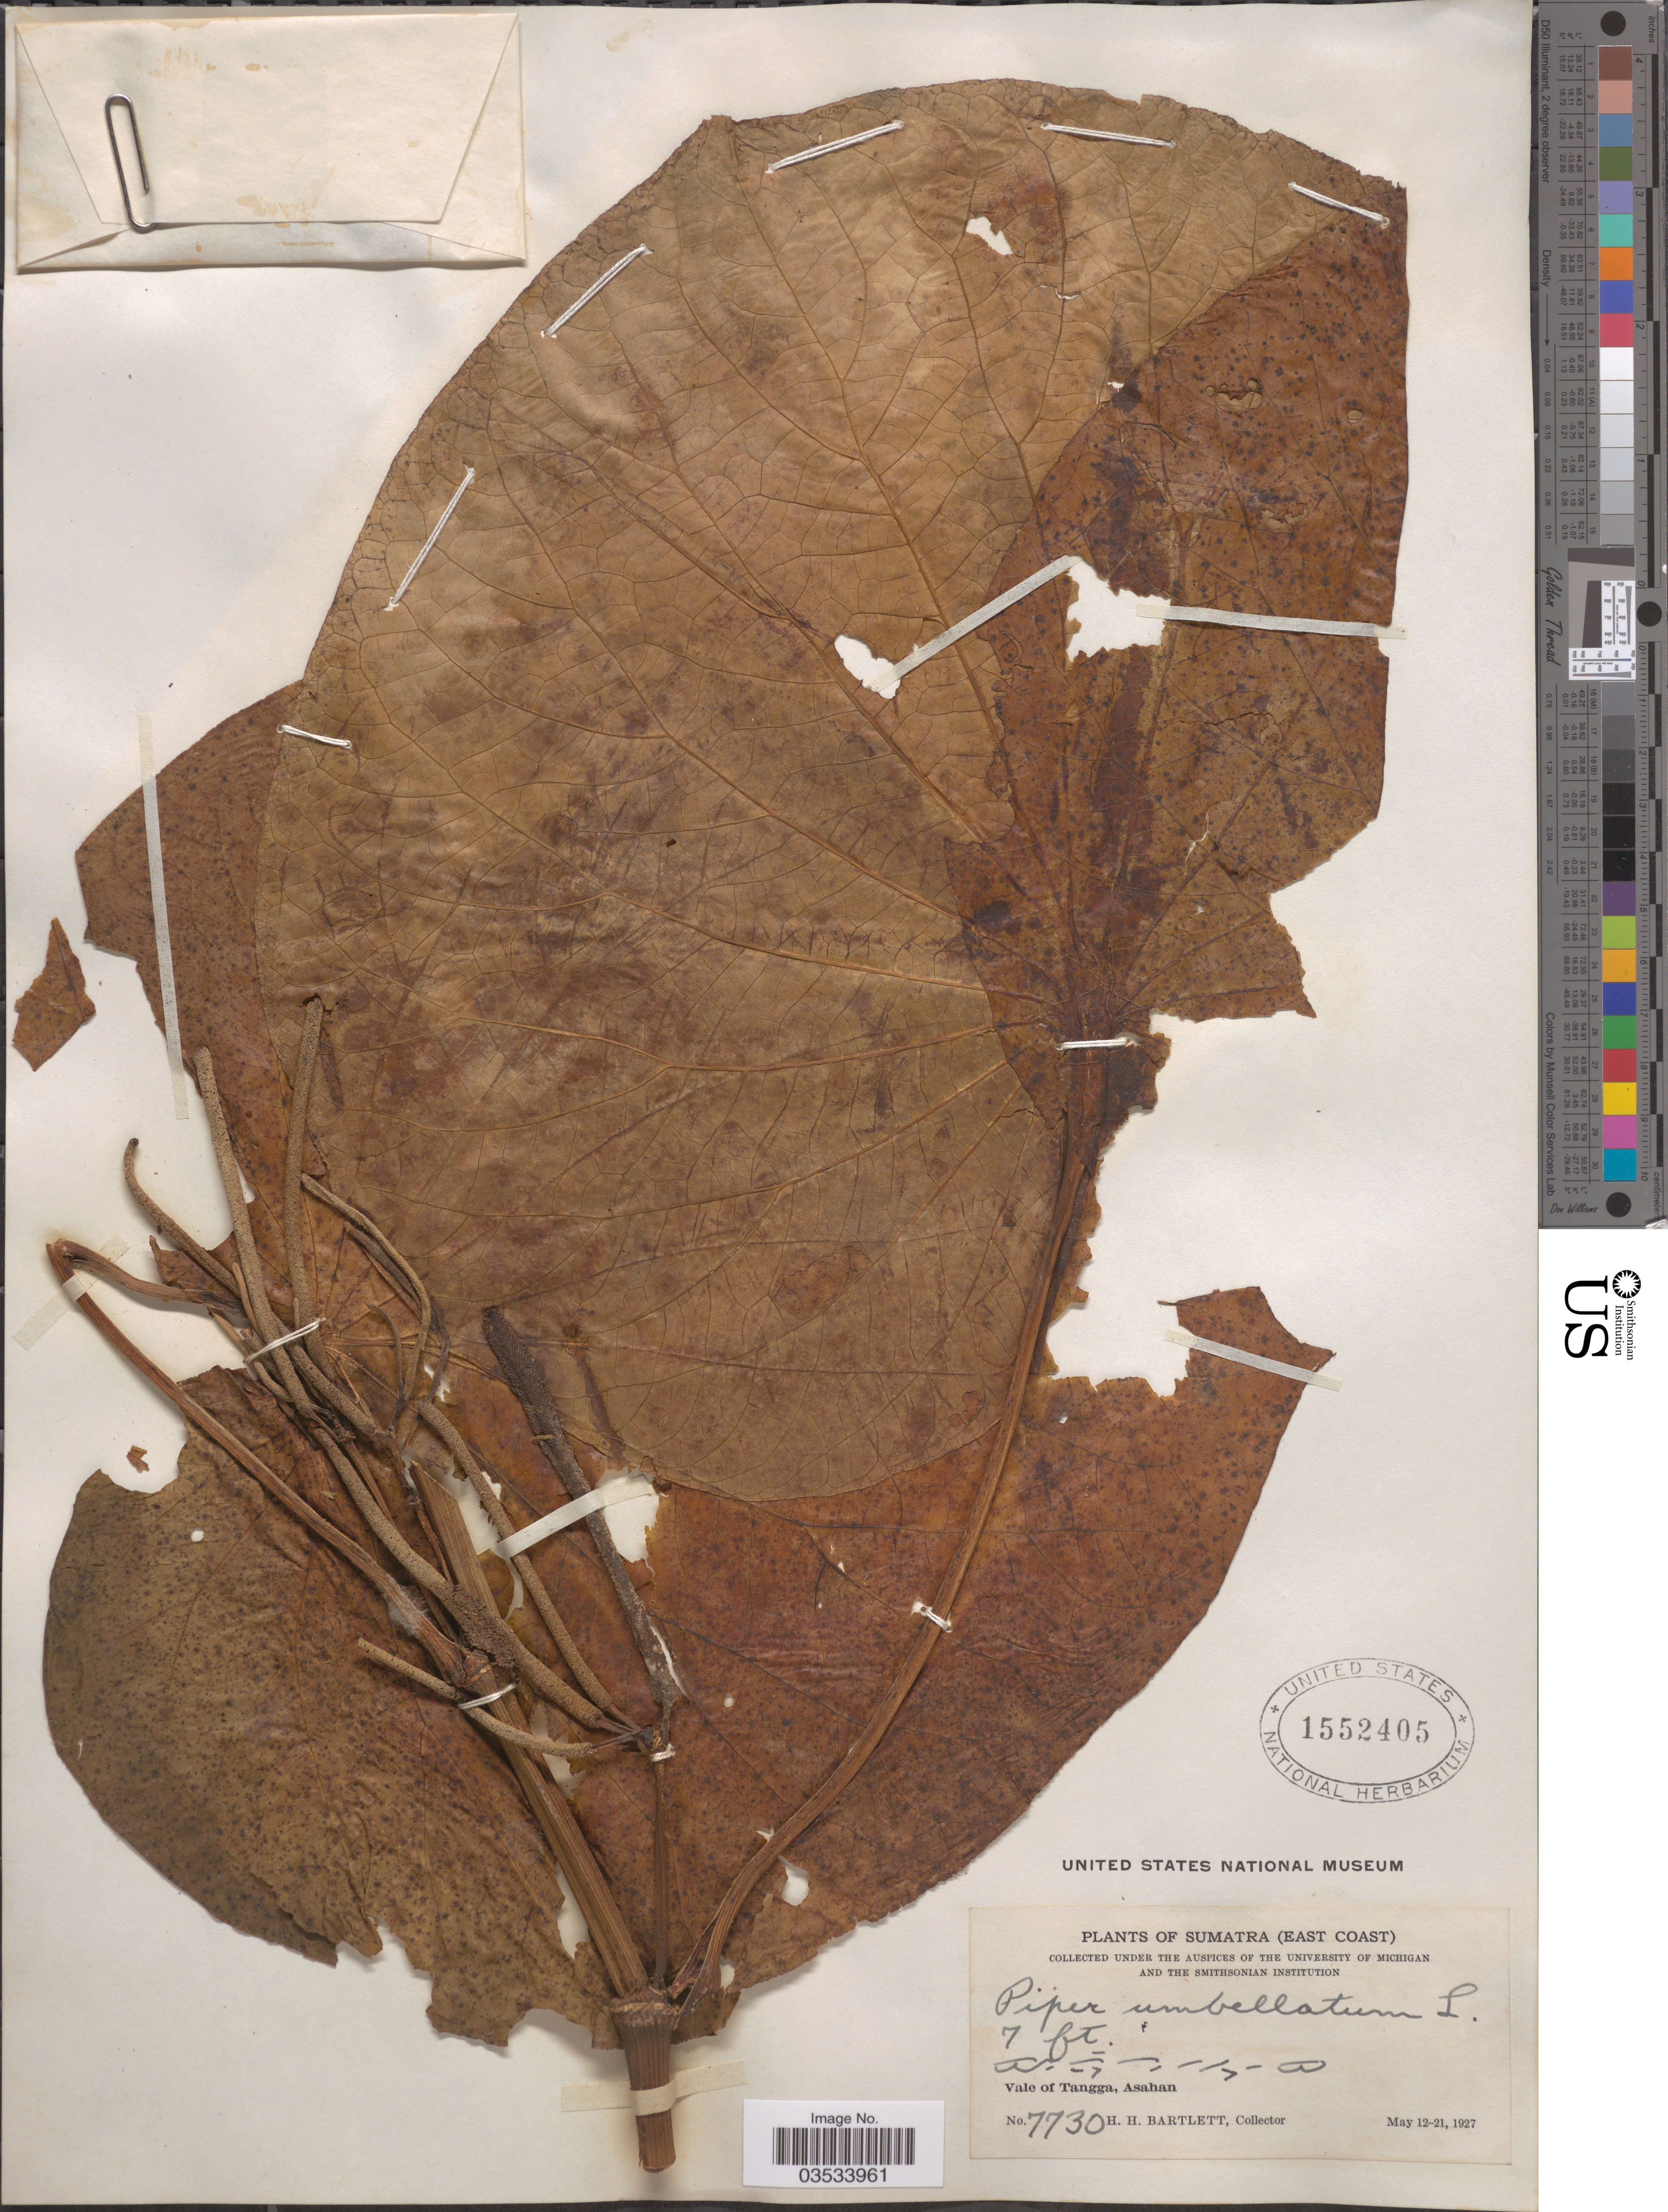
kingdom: Plantae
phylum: Tracheophyta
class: Magnoliopsida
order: Piperales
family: Piperaceae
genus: Piper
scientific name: Piper umbellatum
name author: L.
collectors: H. H. Bartlett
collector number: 7730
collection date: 1927-05-12/1927-05-21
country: Indonesia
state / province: Sumatra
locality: East Coast. Vale of Tangga, Asahan.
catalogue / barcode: US 1552405